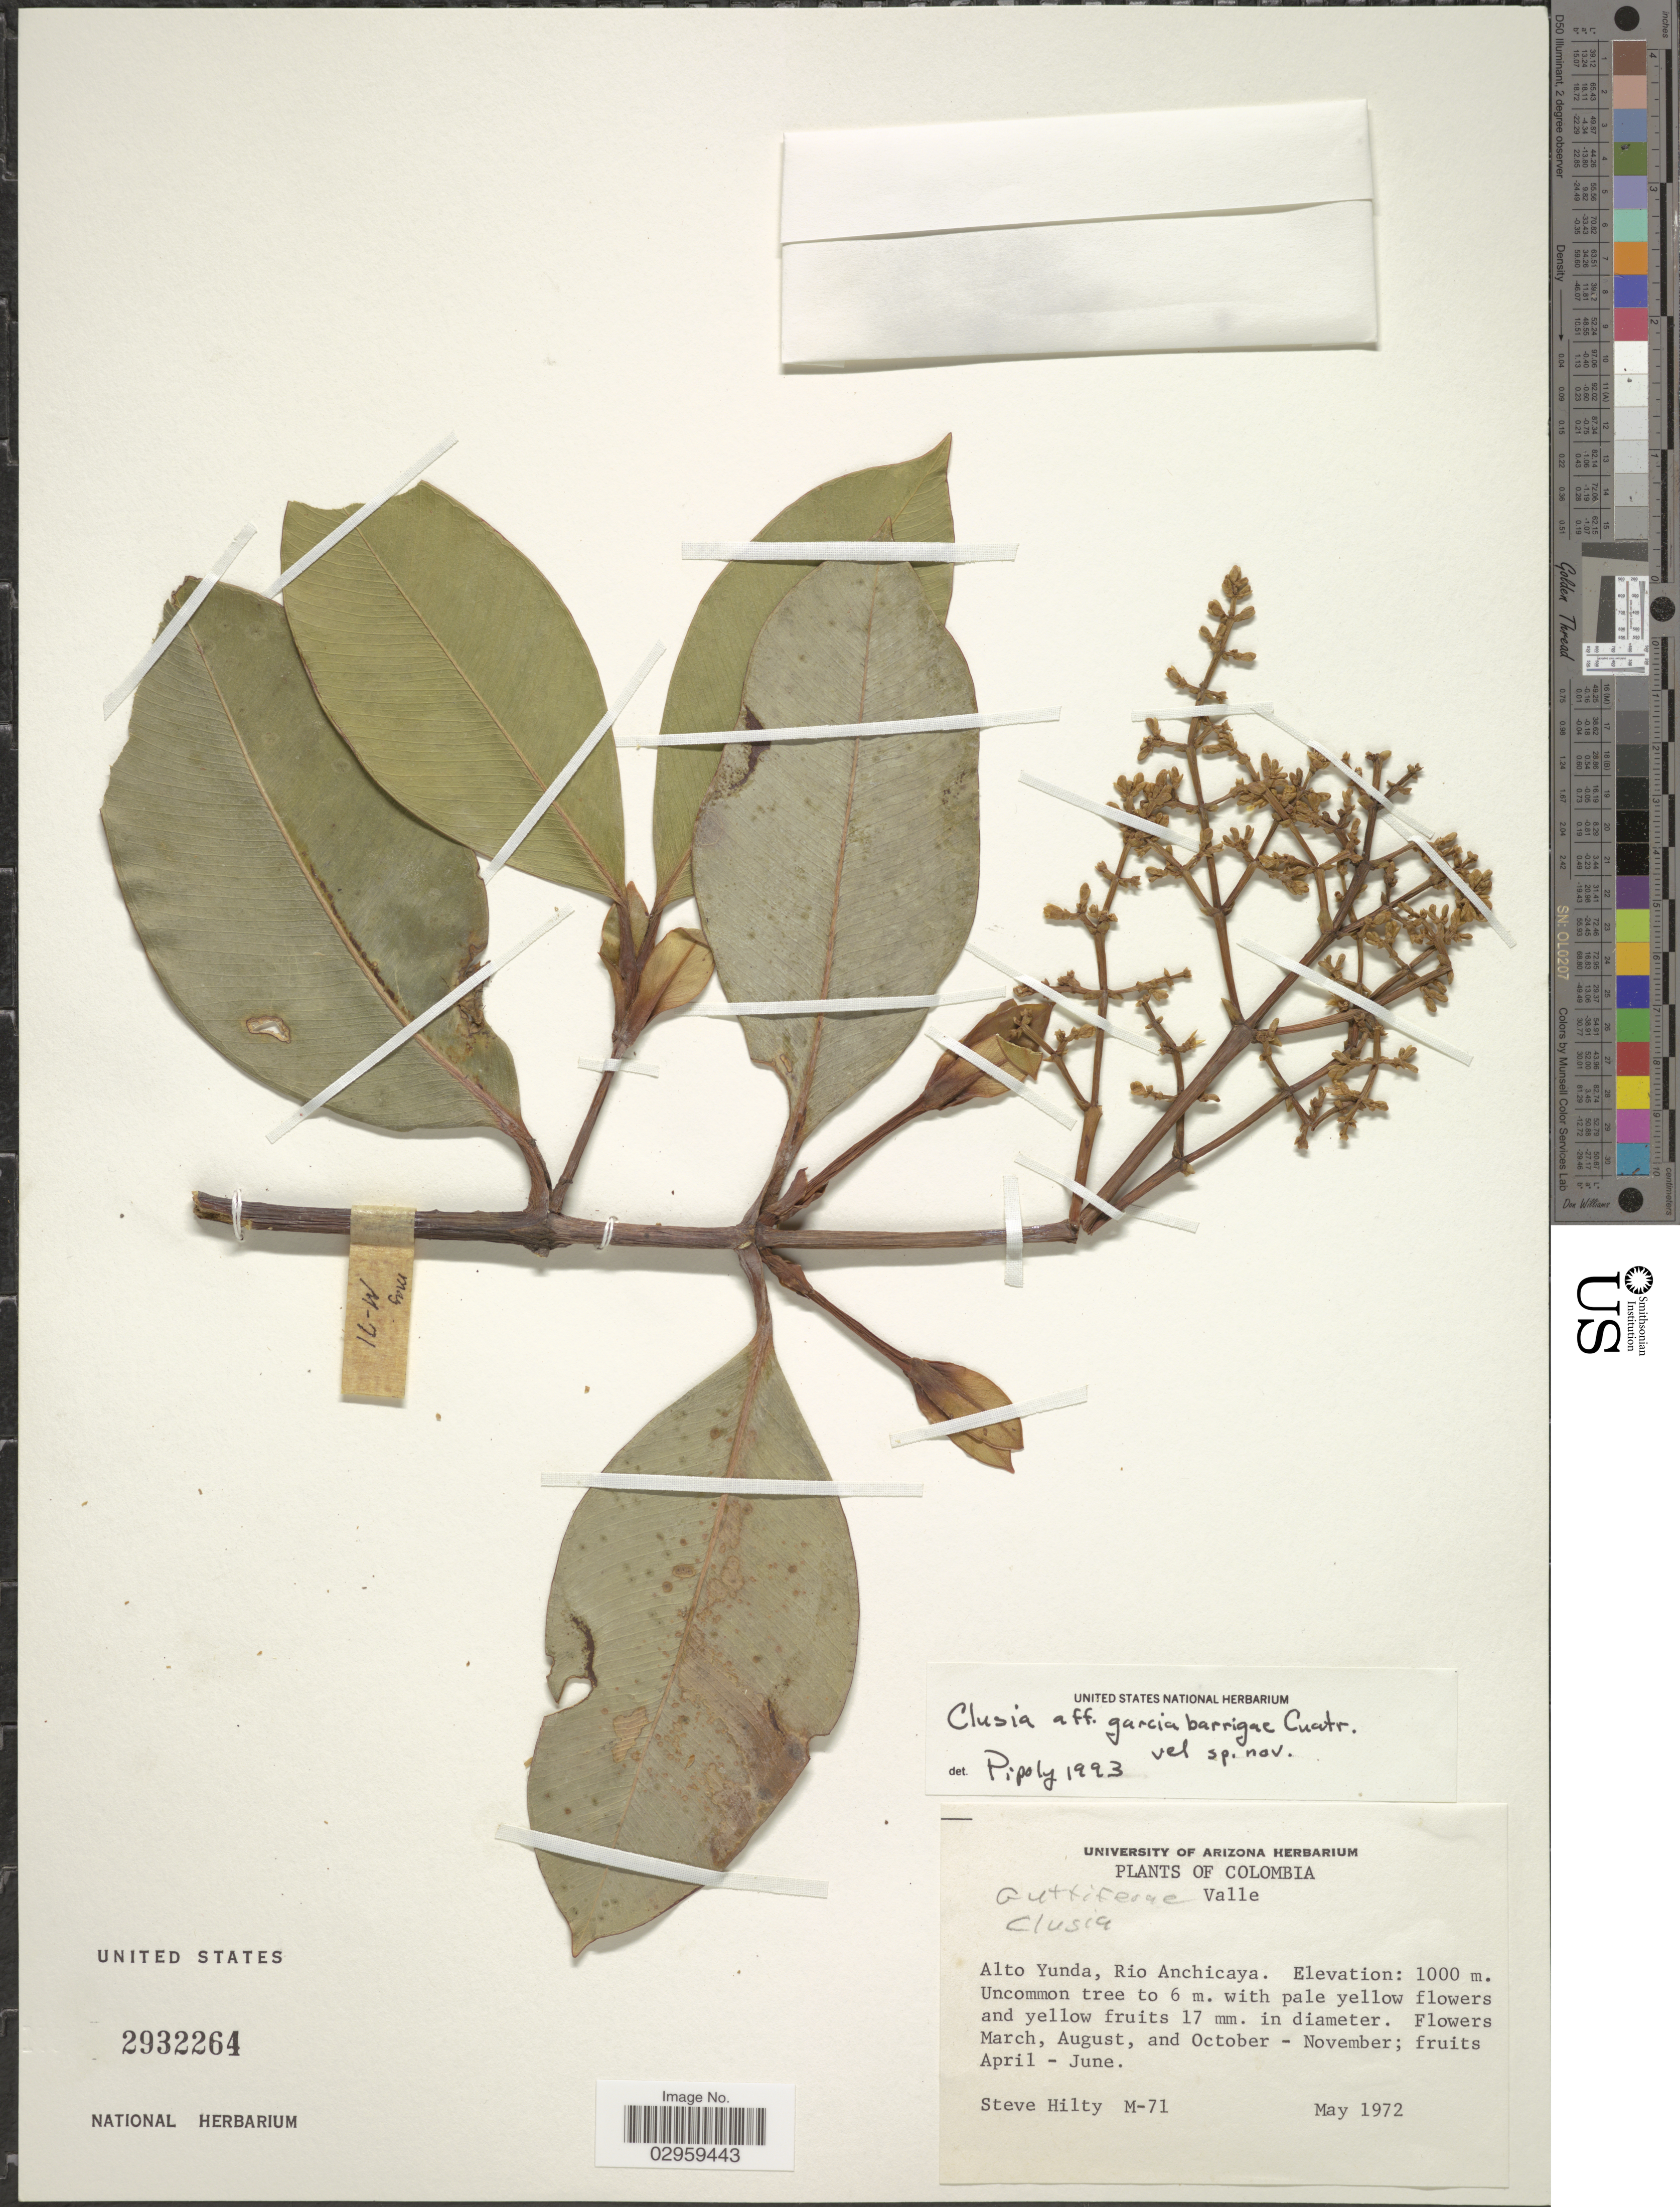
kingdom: Plantae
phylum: Tracheophyta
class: Magnoliopsida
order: Malpighiales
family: Clusiaceae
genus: Clusia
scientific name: Clusia garcibarrigae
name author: Cuatrec.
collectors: S. Hilty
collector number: M-71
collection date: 1972-05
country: Colombia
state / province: Valle del Cauca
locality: Valle. Alto Yunda, Rio Anchicaya.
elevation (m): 1000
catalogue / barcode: US 2932264